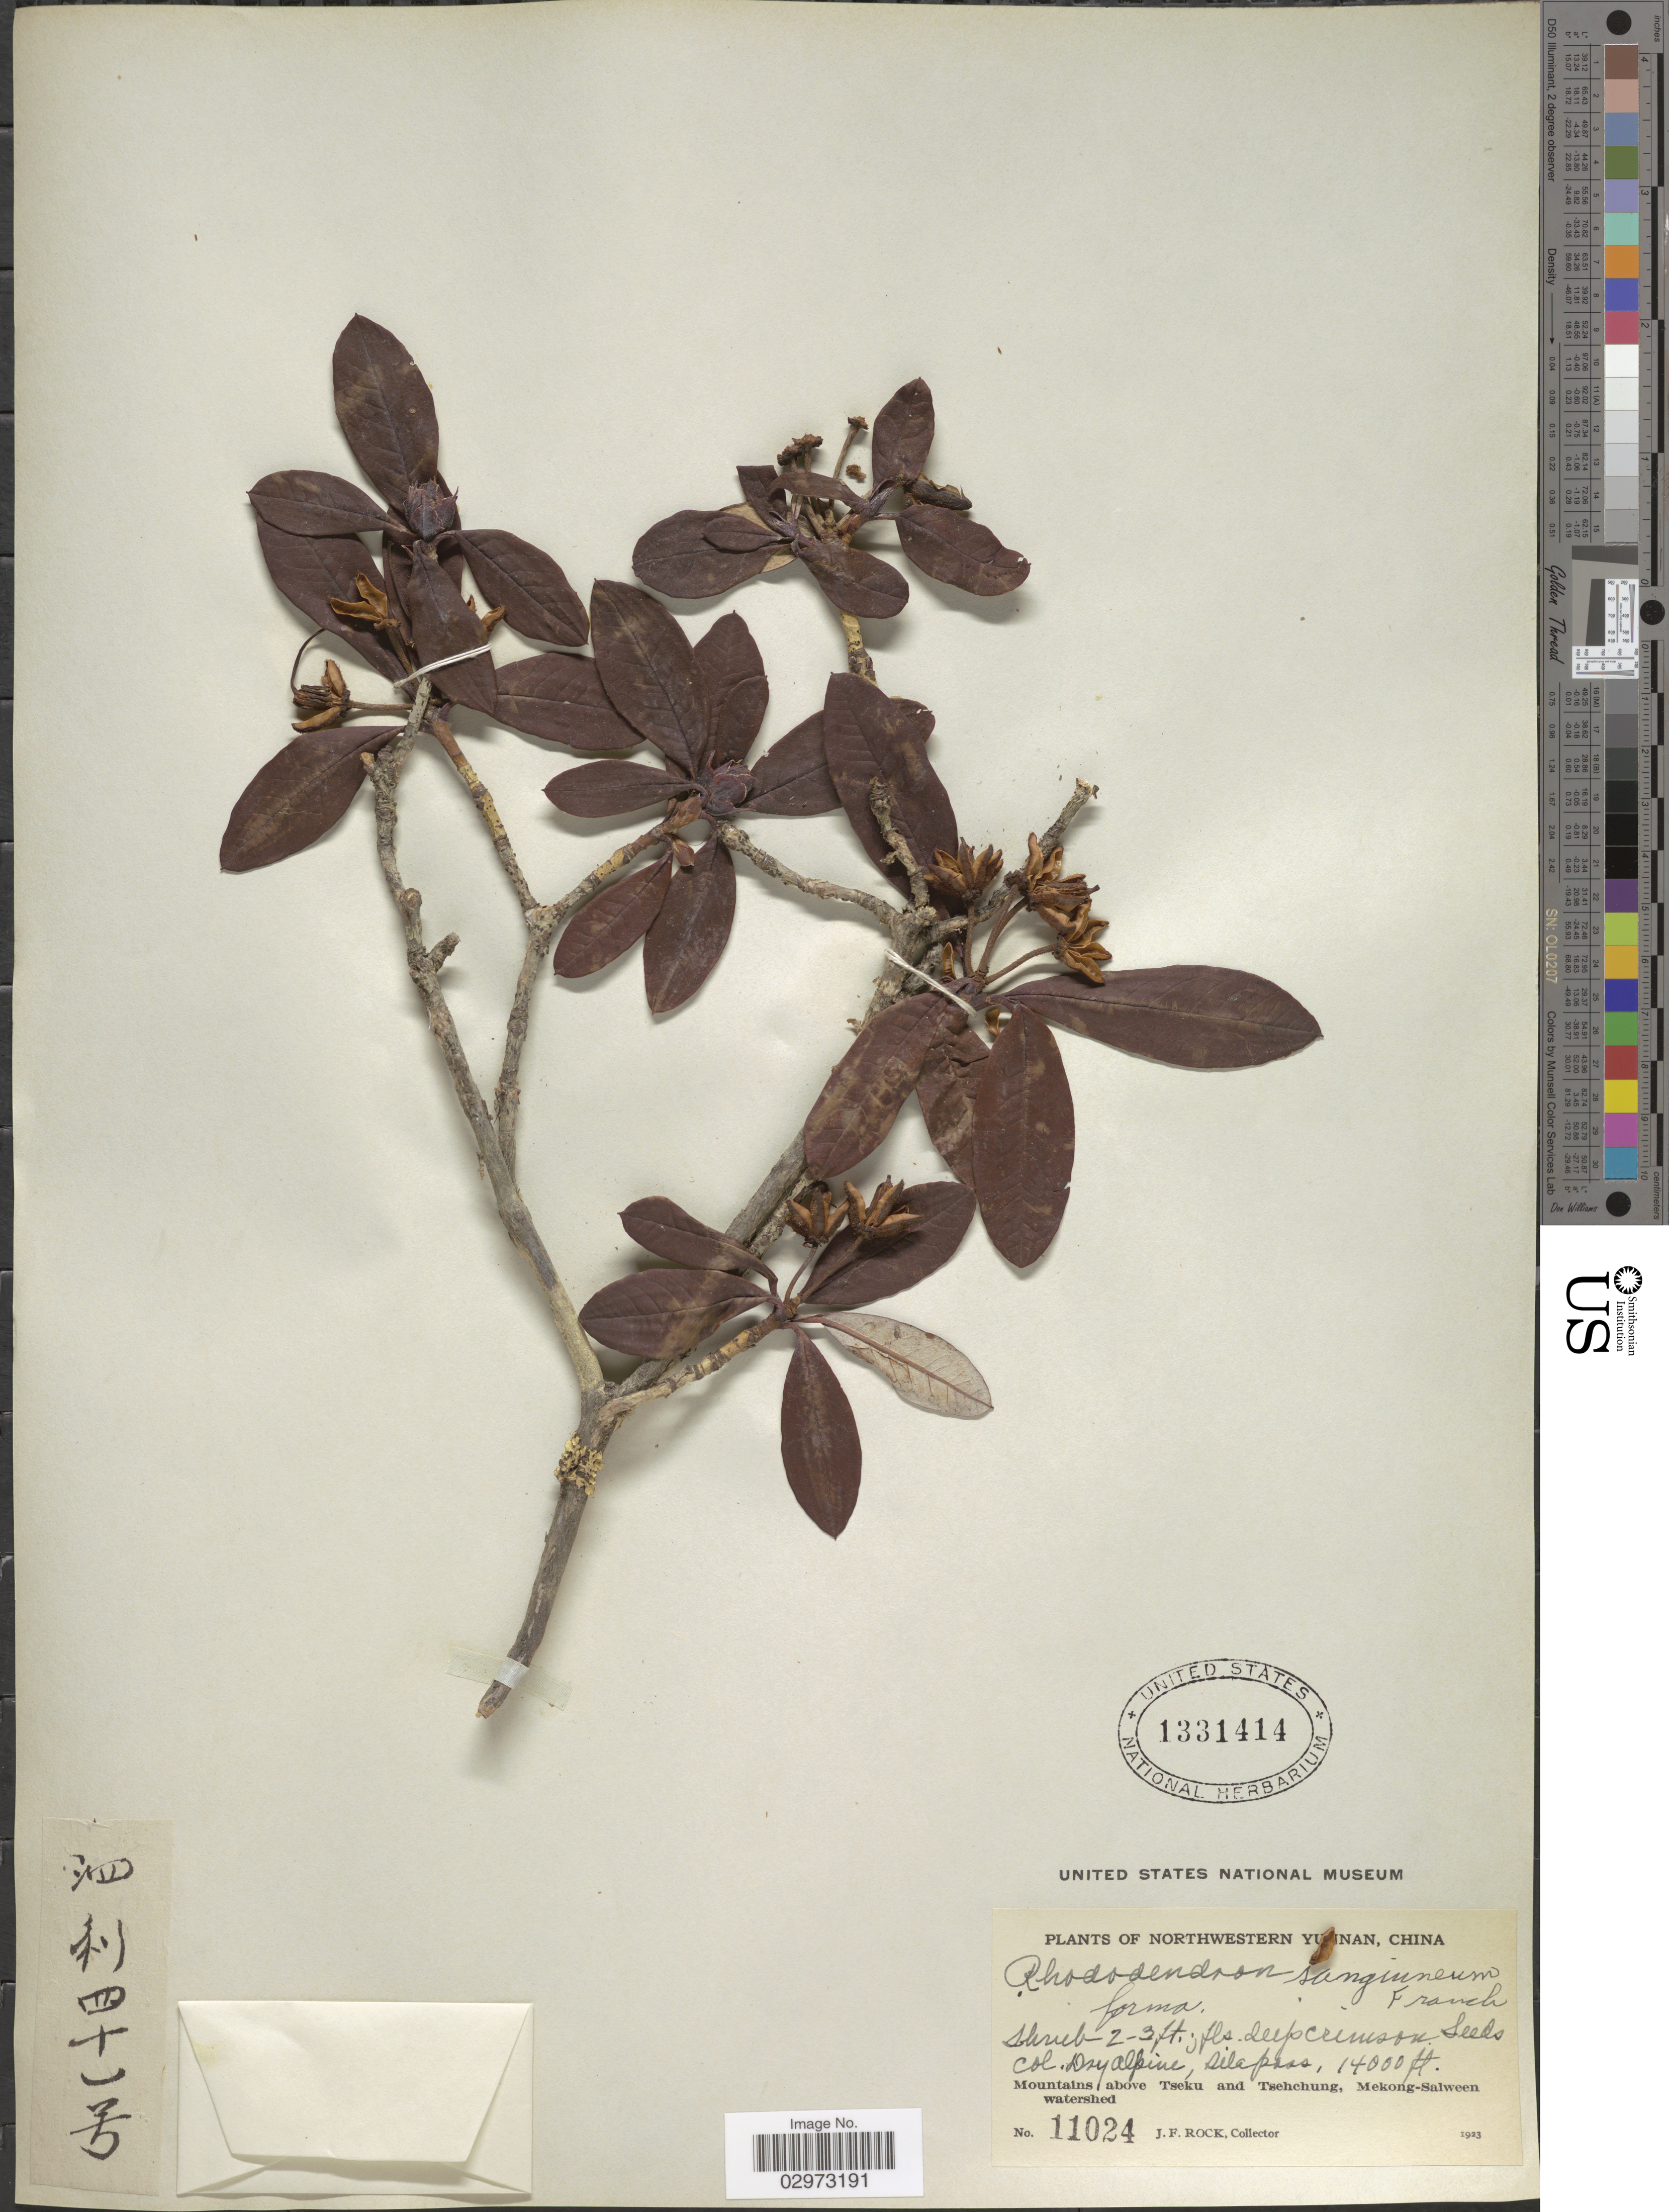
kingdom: Plantae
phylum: Tracheophyta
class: Magnoliopsida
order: Ericales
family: Ericaceae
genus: Rhododendron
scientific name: Rhododendron sanguineum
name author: Franch.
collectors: J. Rock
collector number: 11024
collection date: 1923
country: China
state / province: Yunnan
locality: Northwestern Yunnan. Dry alpine, Sila pass. Mountains above Tseku and Tsehchung, Mekong-Salween watershed.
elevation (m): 4267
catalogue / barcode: US 1331414